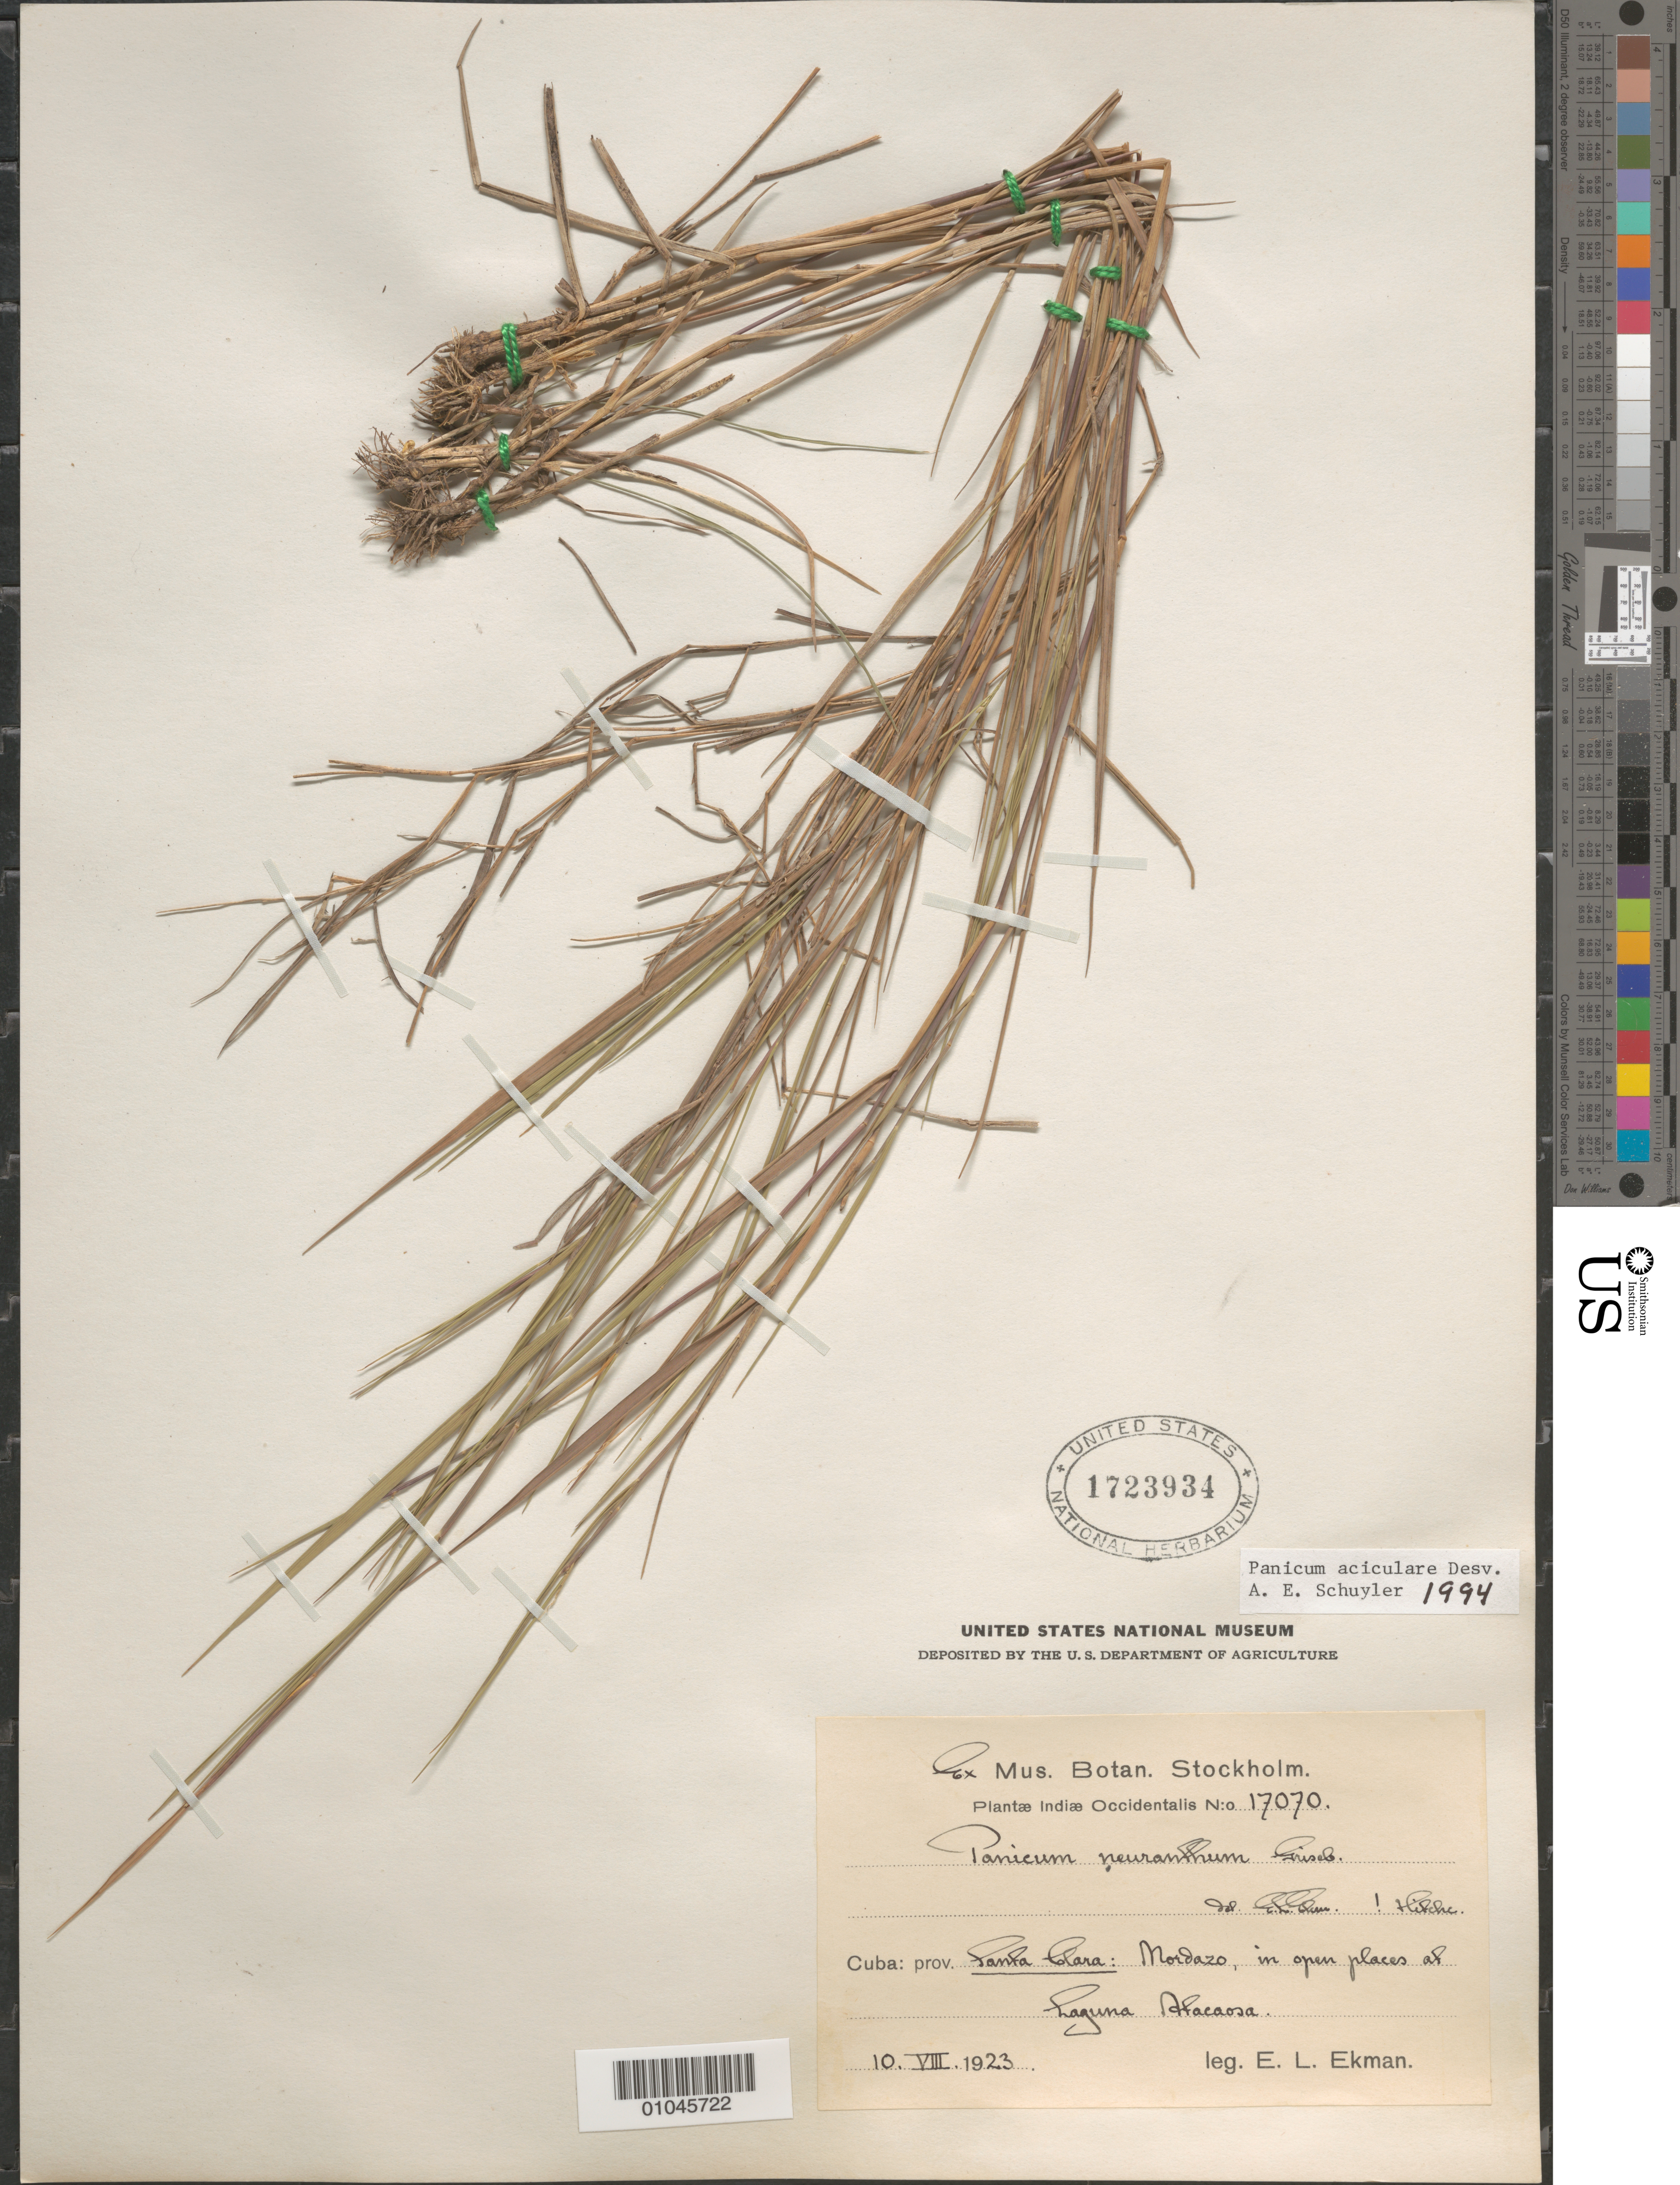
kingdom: Plantae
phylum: Tracheophyta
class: Liliopsida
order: Poales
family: Poaceae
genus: Panicum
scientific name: Panicum aciculare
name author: Desv. ex Poir.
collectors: E. L. Ekman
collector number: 17070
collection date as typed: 10 Aug 1923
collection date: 1923-08-10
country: Cuba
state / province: Villa Clara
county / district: Santa Clara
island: Cuba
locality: Mordazo, in open places at Laguna Afacoasa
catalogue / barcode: US 1723934